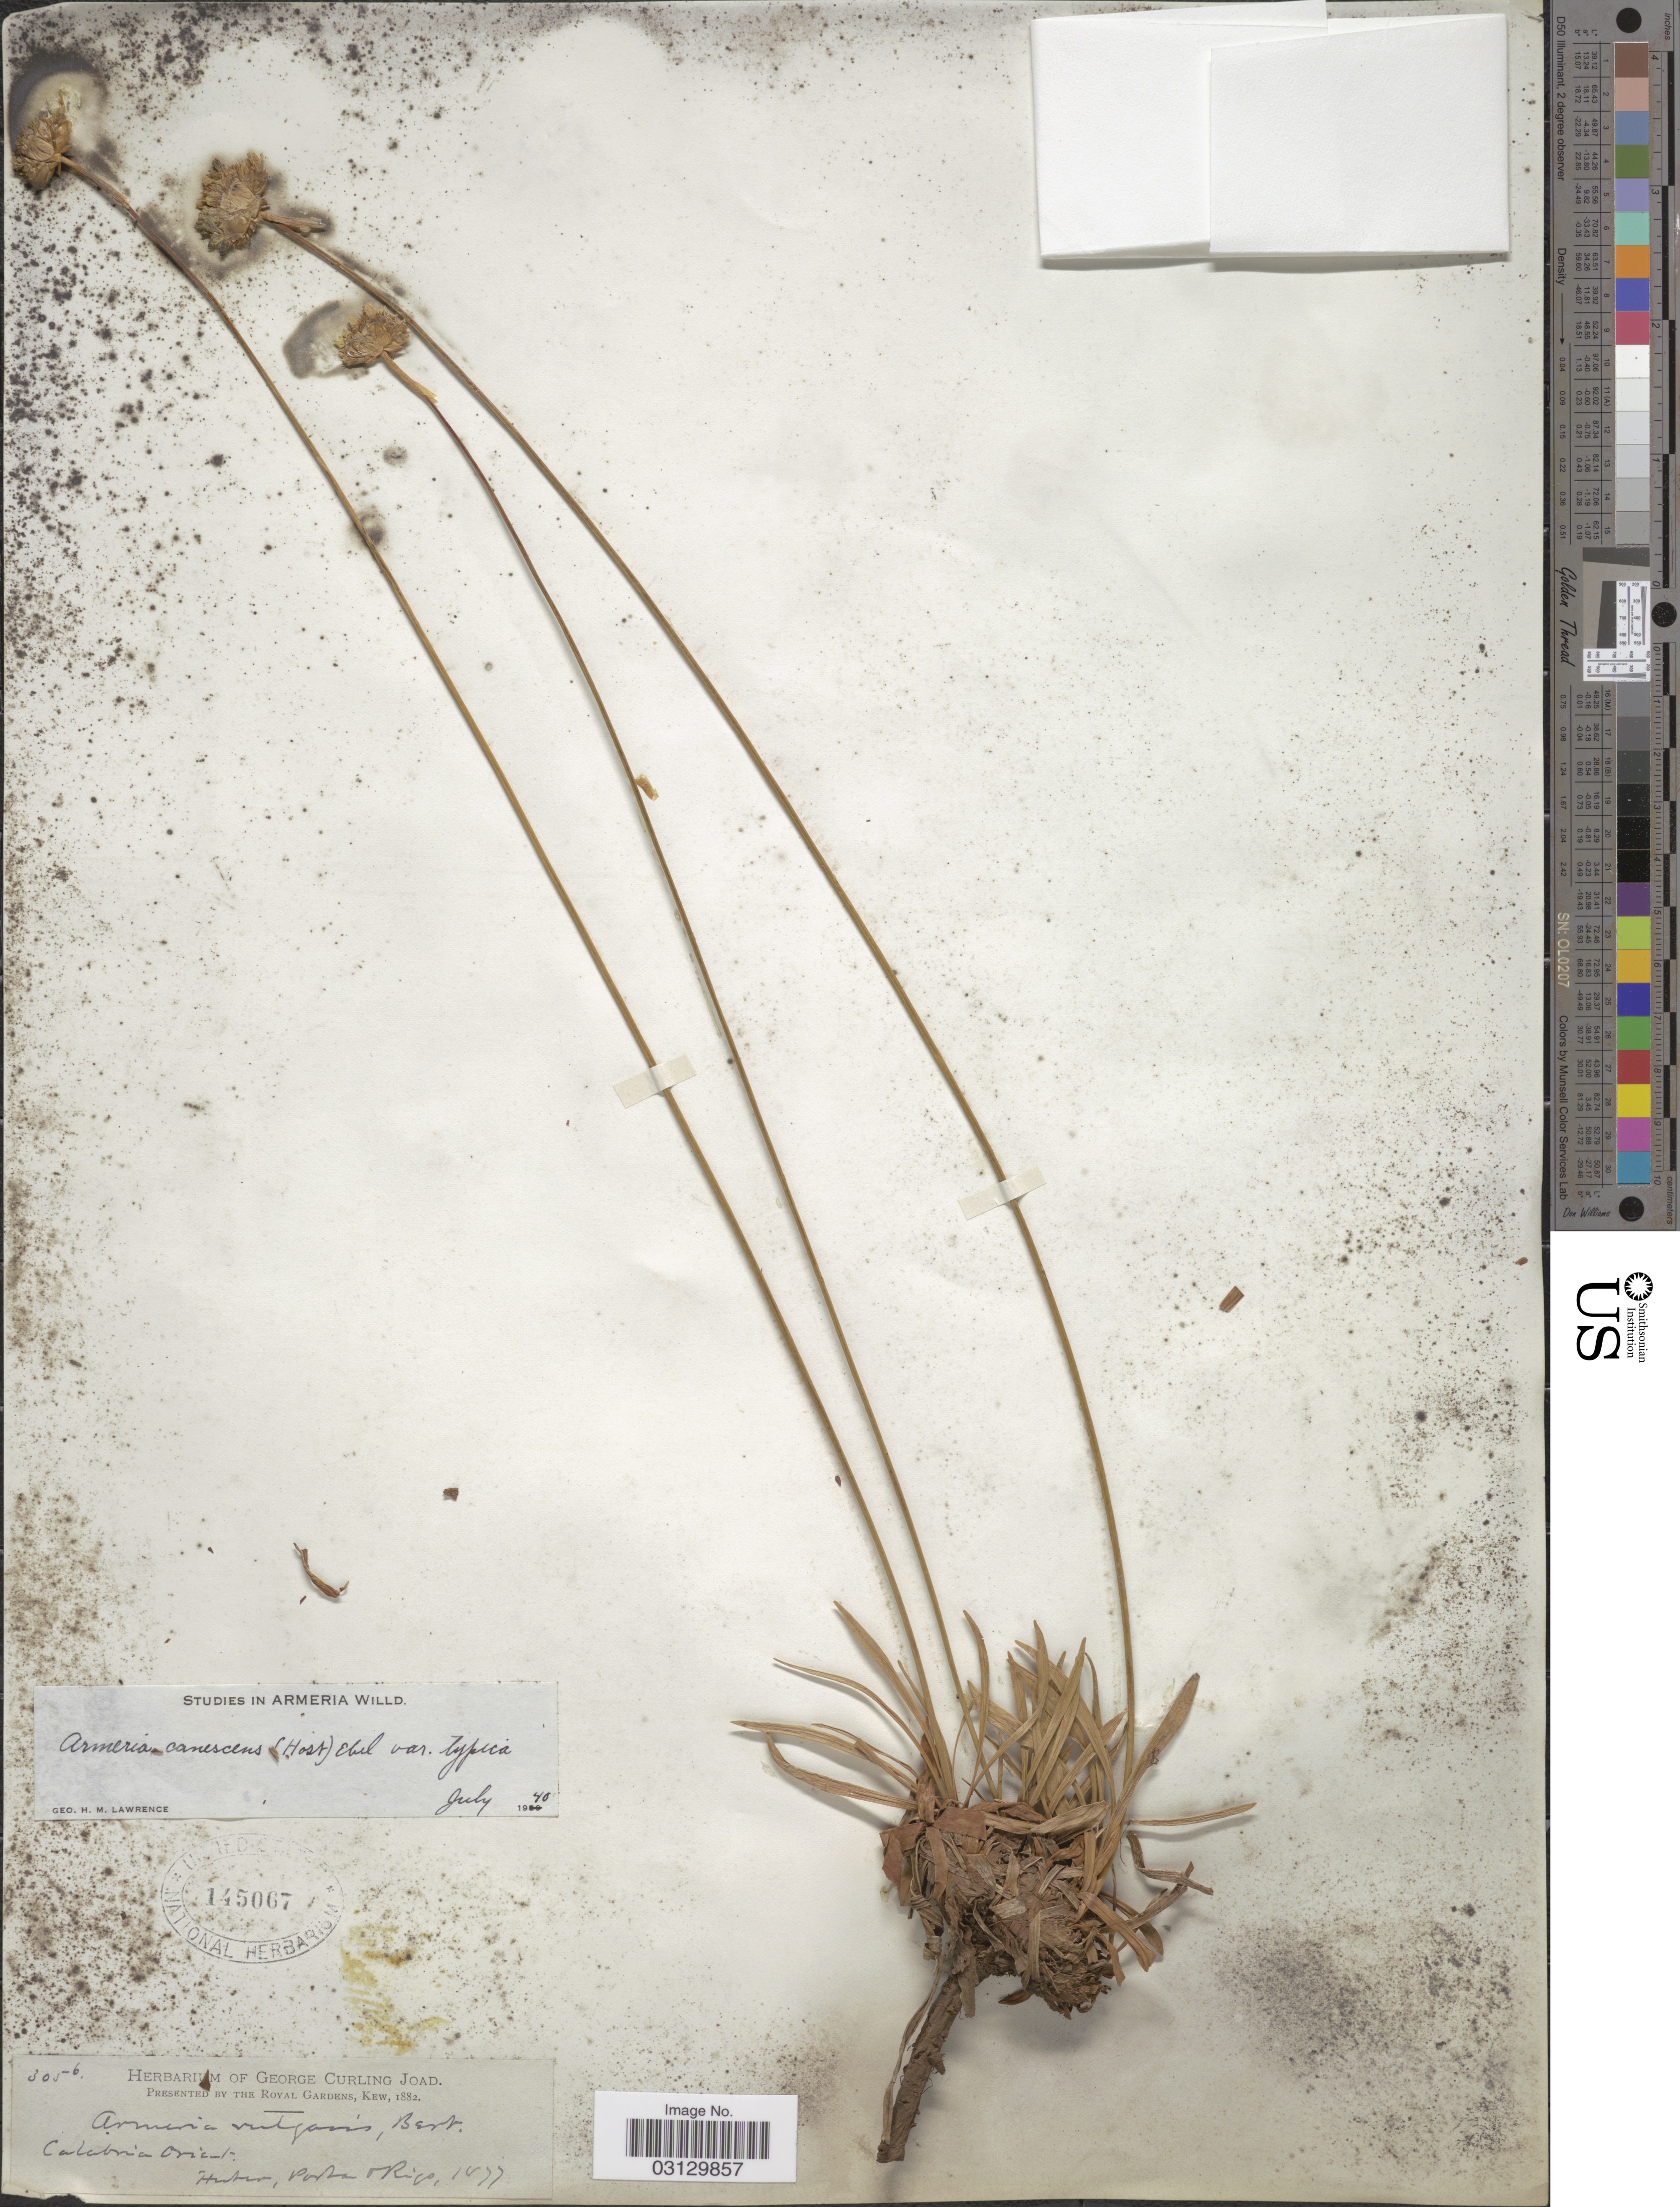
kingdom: Plantae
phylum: Tracheophyta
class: Magnoliopsida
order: Caryophyllales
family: Plumbaginaceae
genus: Armeria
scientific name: Armeria canescens var. canescens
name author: (Host) Boiss.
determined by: Lawrence, G. H. M.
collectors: Hector, -- Porta & -- Rigo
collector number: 305b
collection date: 1877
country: Italy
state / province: Calabria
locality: Calabria Orient.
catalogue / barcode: US 145067